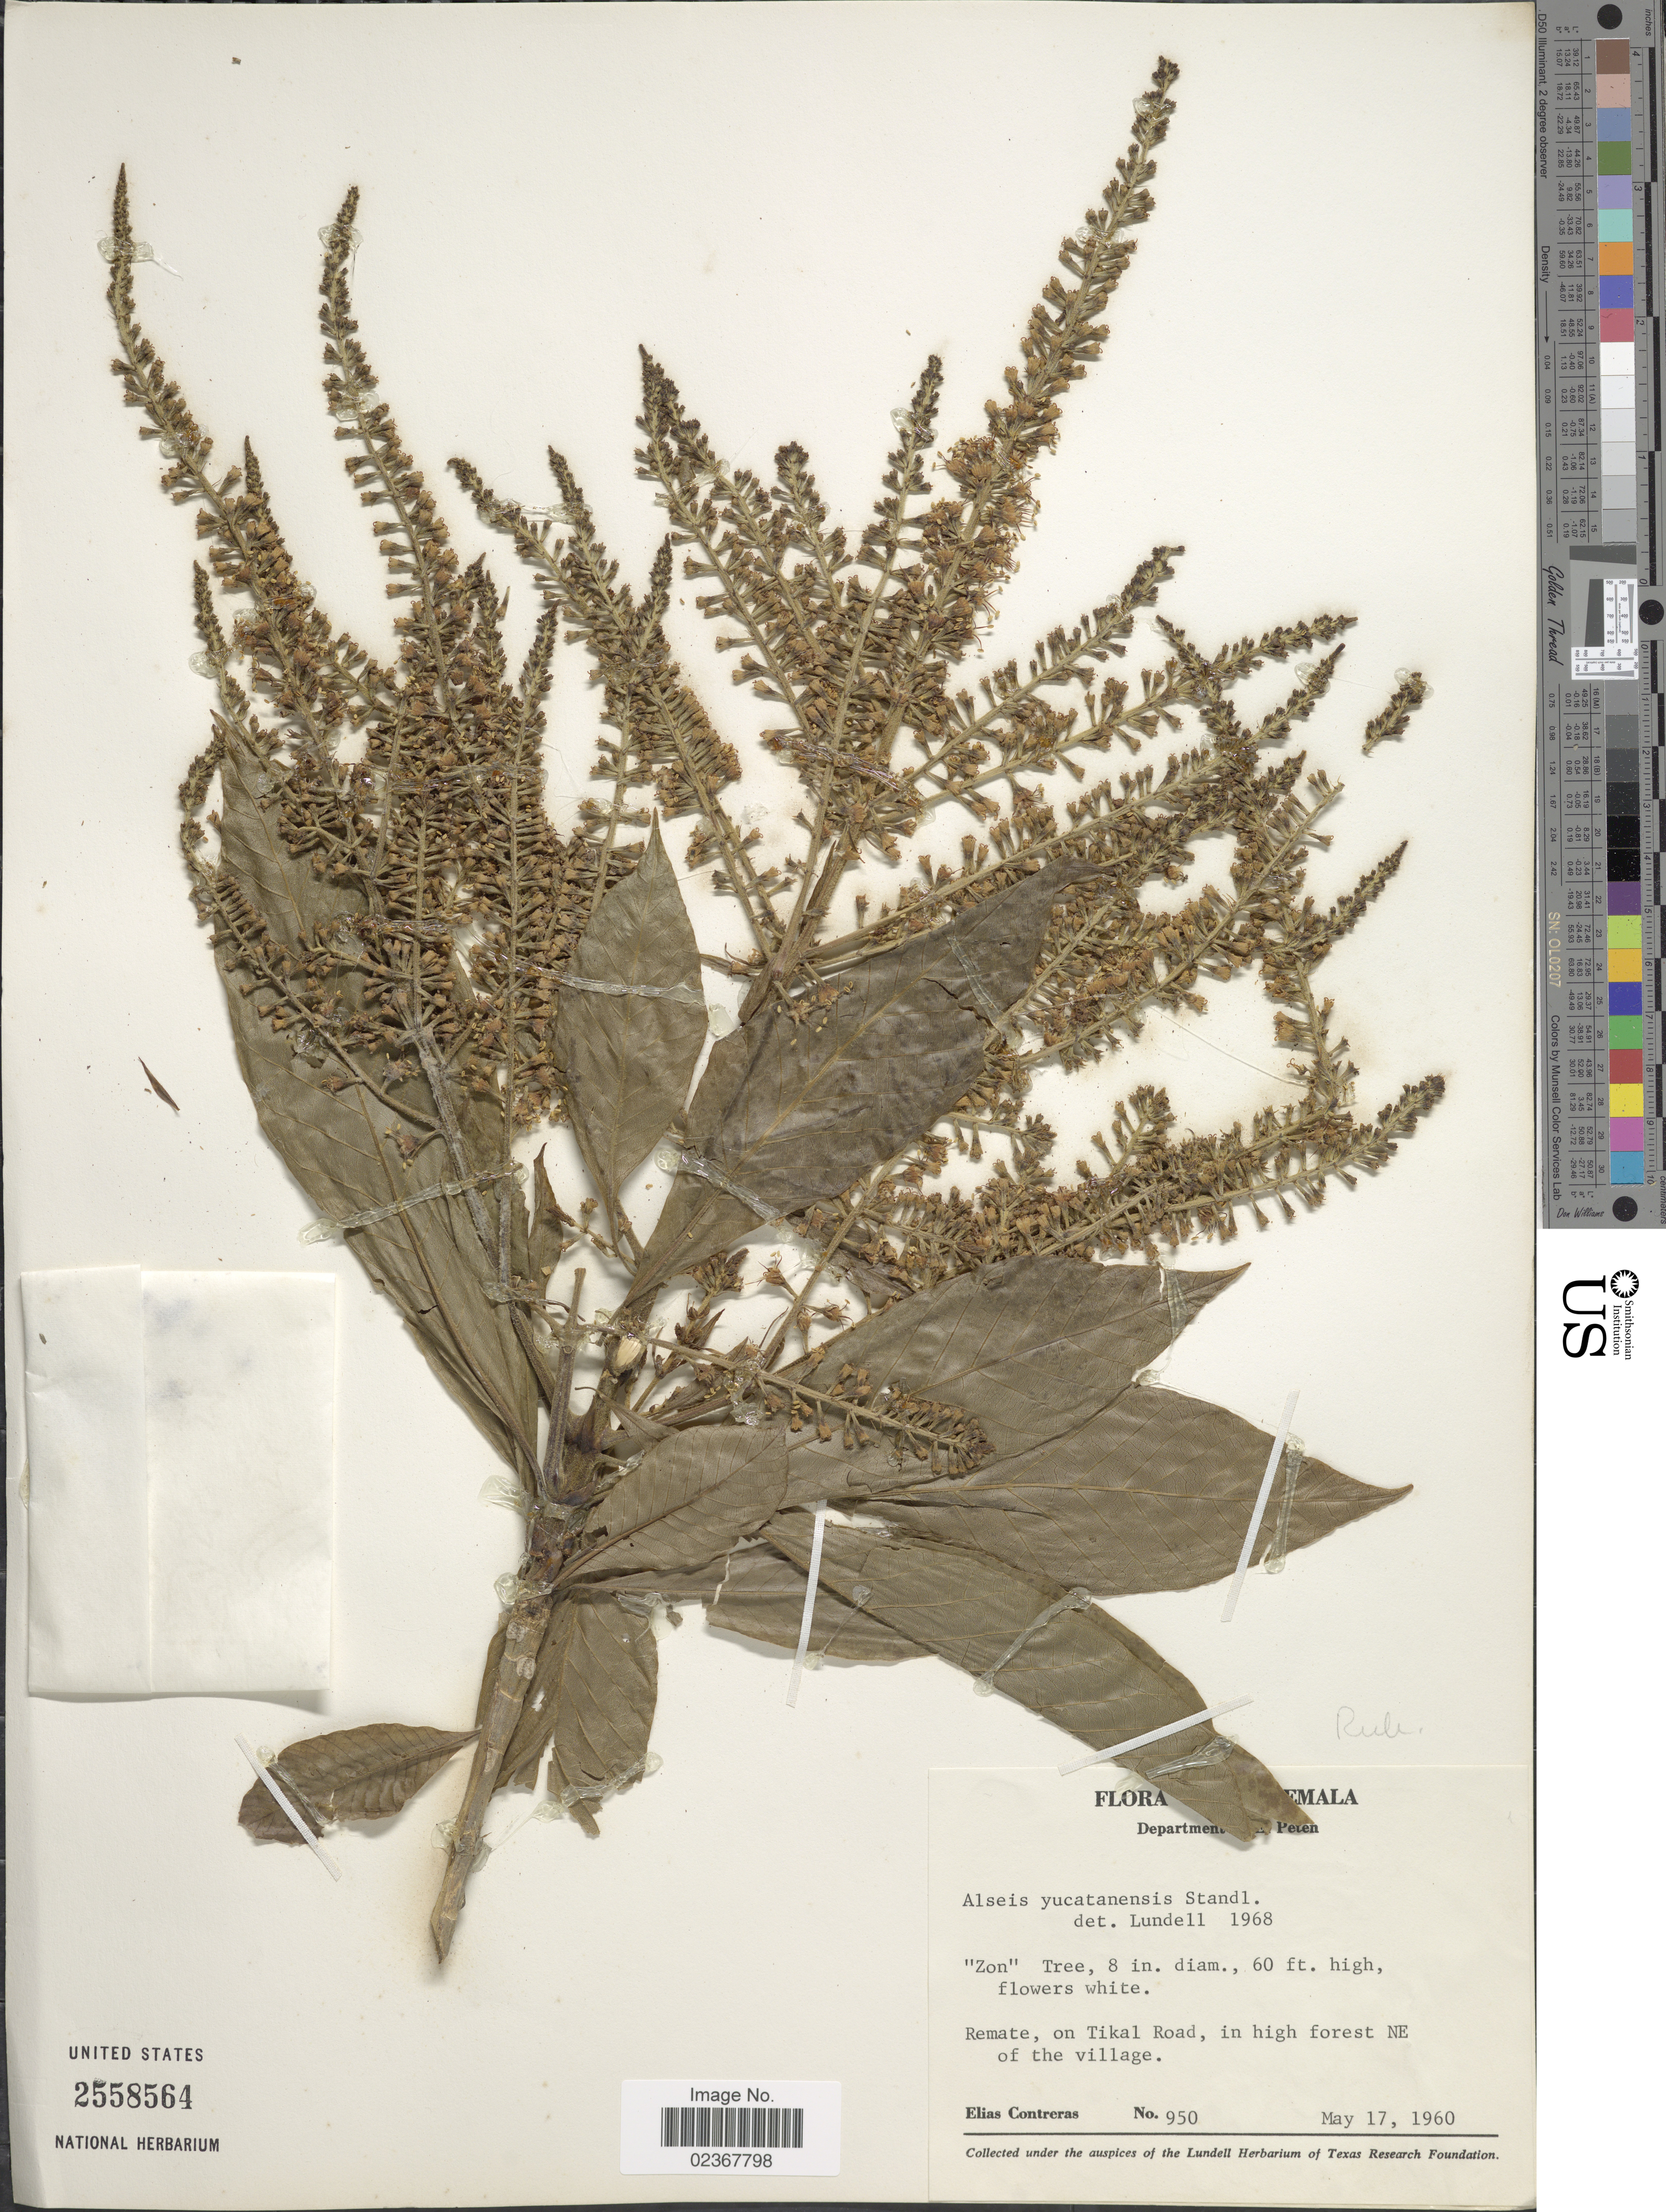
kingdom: Plantae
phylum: Tracheophyta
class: Magnoliopsida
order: Gentianales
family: Rubiaceae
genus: Alseis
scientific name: Alseis yucatanensis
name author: Standl.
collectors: E. Contreras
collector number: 950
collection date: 1960-05-17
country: Guatemala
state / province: El Petén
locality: Department El Peten. Remate, on Tikal Road, in high forest NE of the village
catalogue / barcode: US 2558564